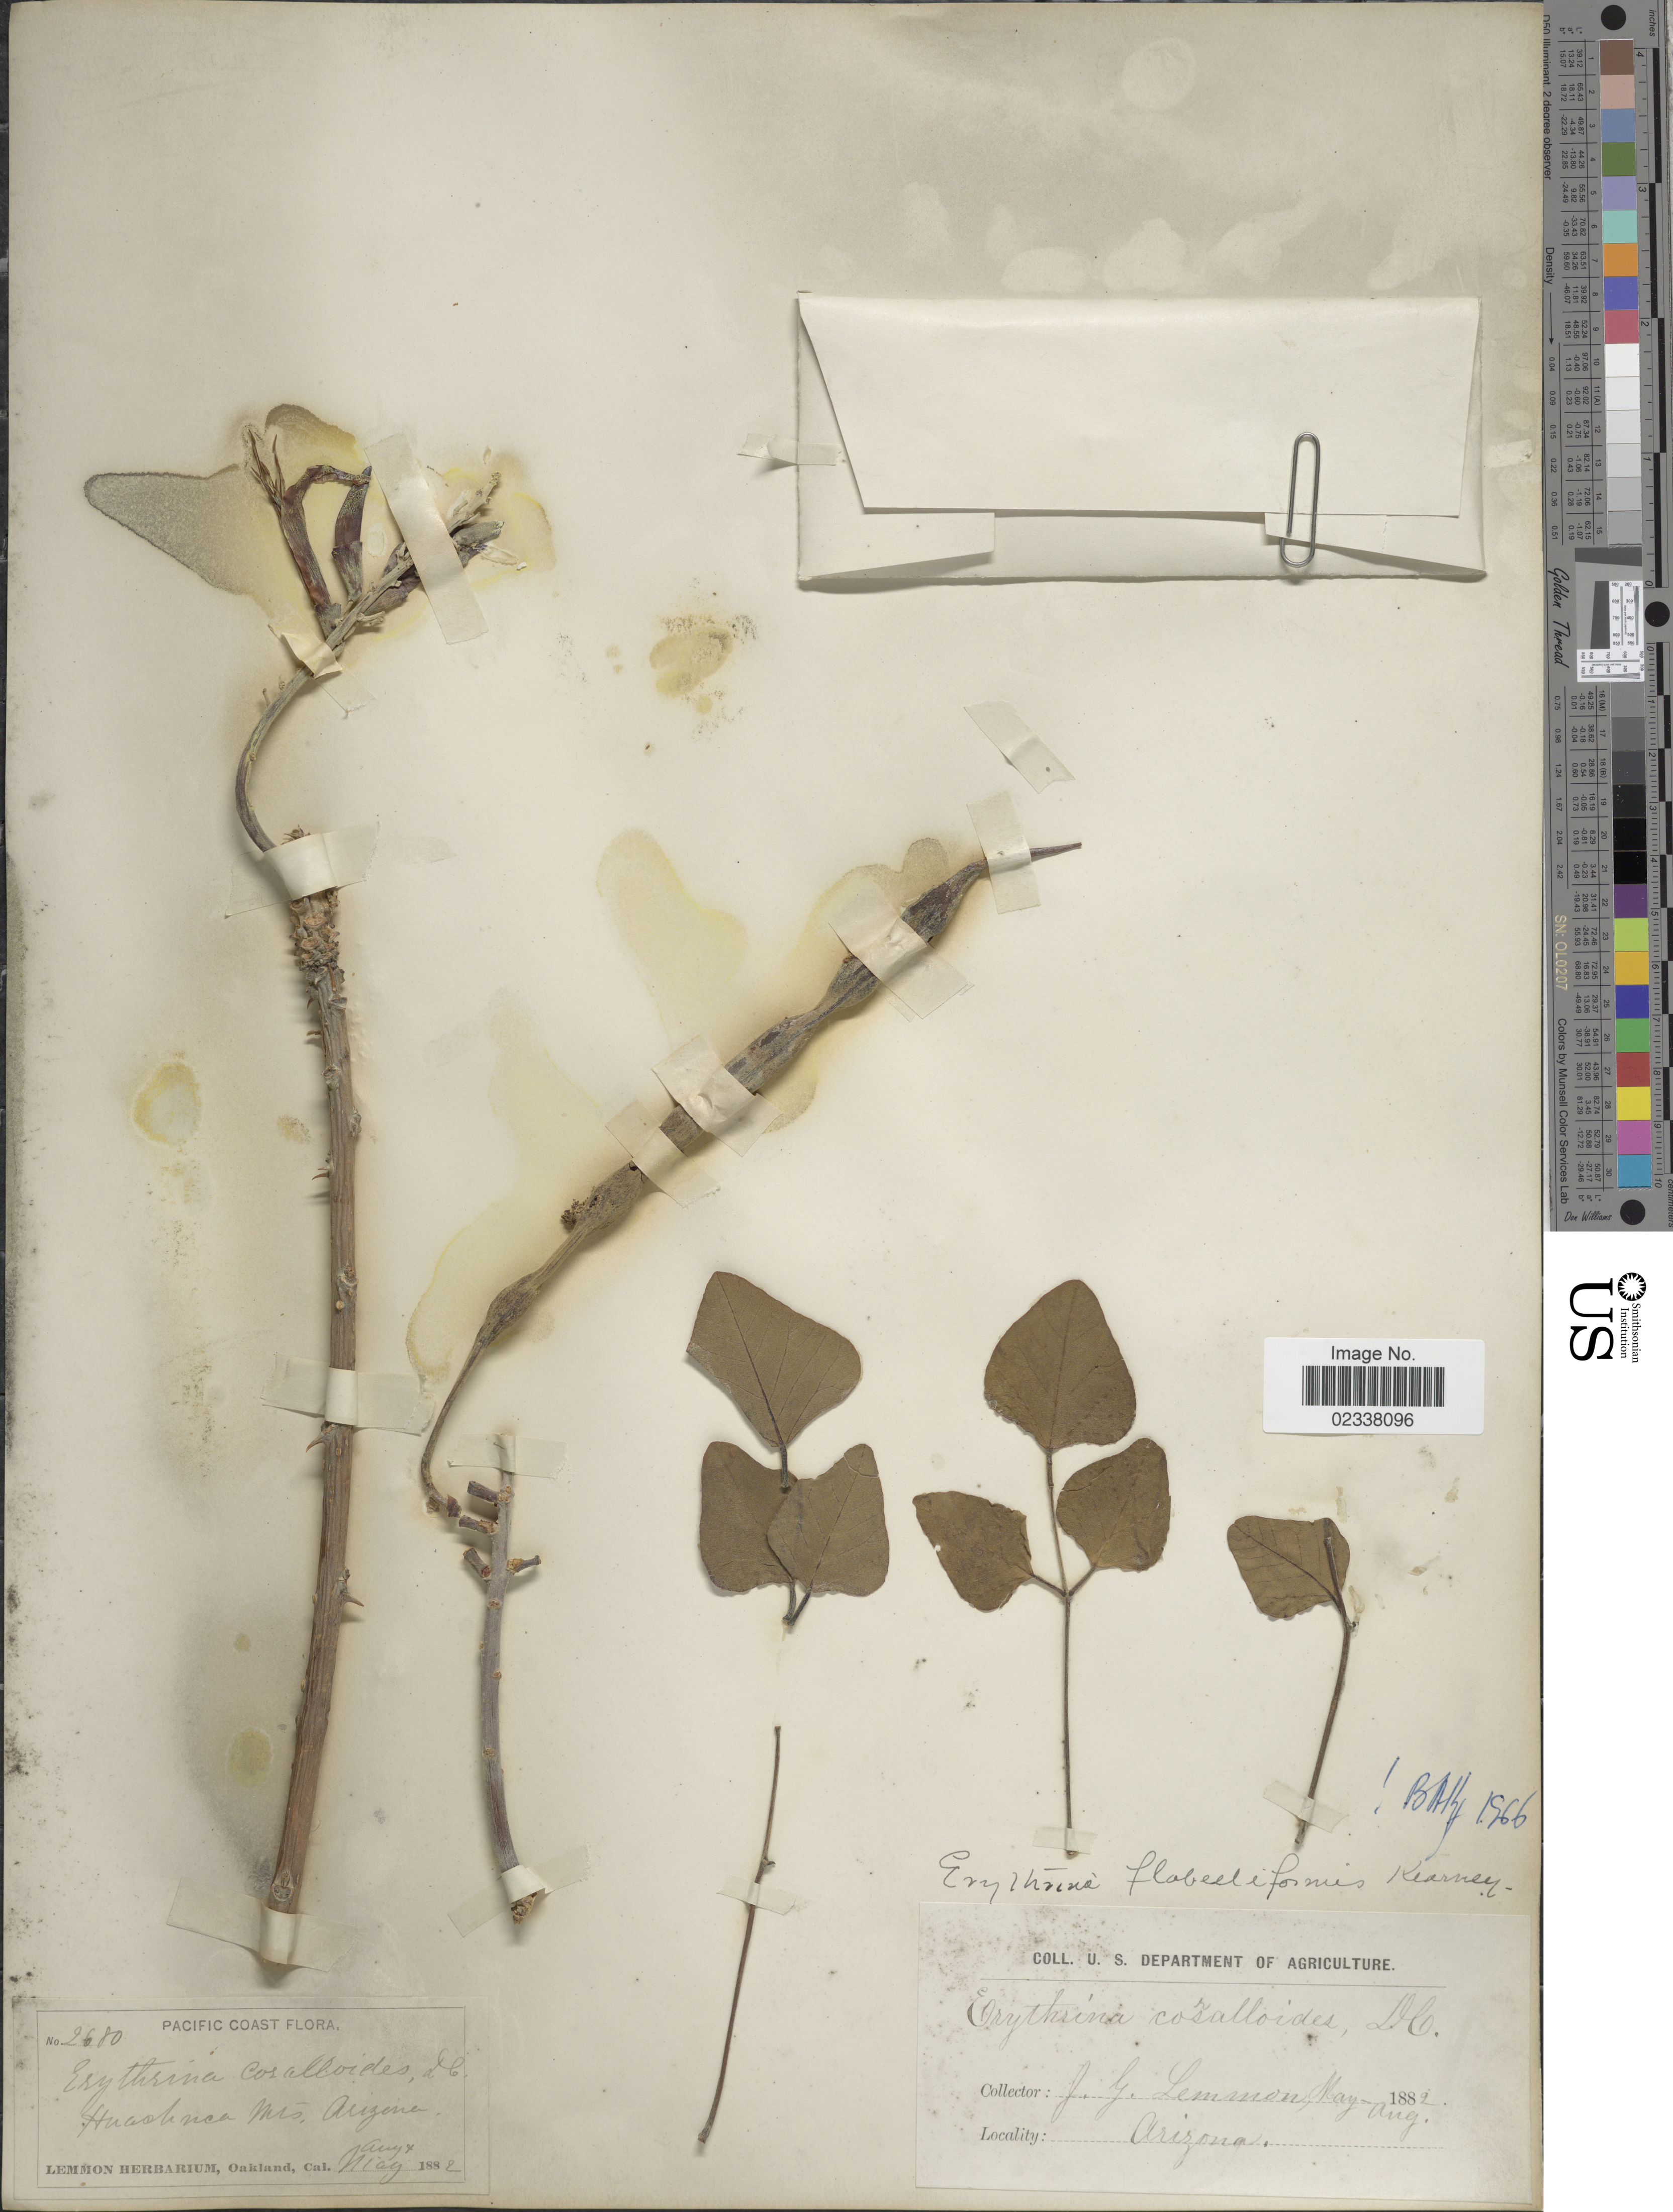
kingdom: Plantae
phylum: Tracheophyta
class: Magnoliopsida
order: Fabales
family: Fabaceae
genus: Erythrina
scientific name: Erythrina flabelliformis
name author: Kearney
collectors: J. Lemmon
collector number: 2680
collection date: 1882-05/1882-08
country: United States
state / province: Arizona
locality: Huachuca Mts. Pacific Coast